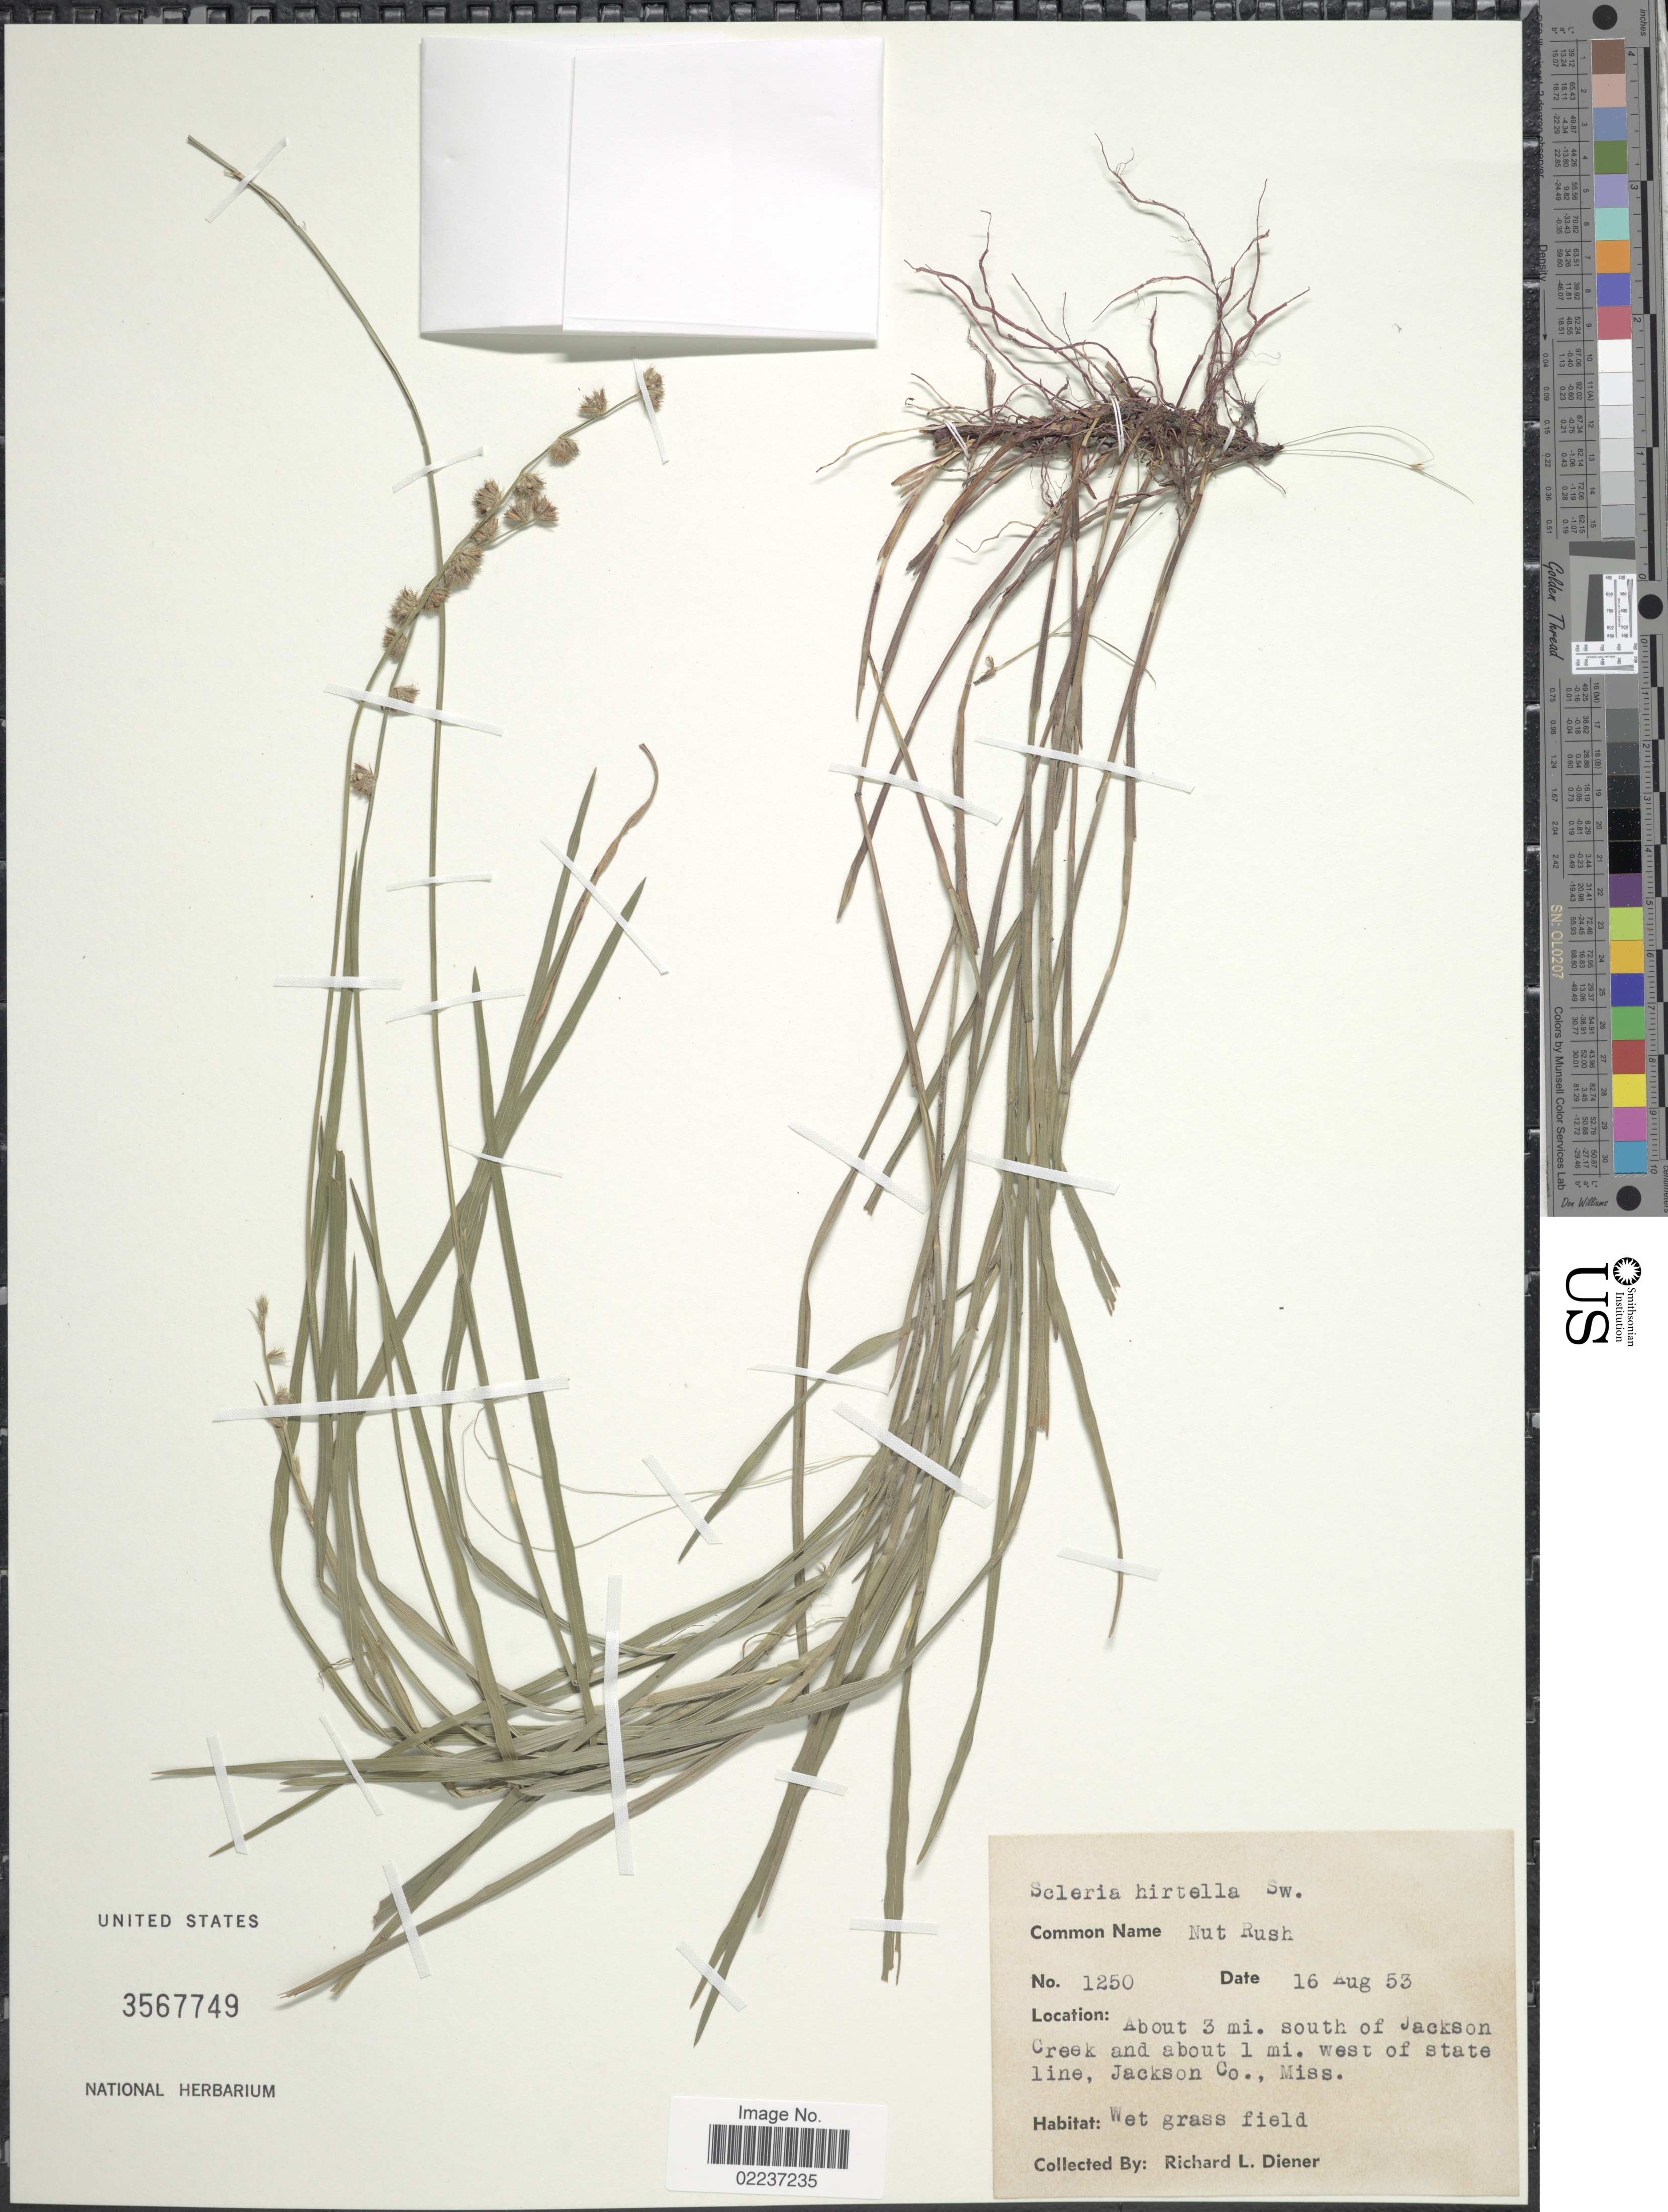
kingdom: Plantae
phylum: Tracheophyta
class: Liliopsida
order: Poales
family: Cyperaceae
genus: Scleria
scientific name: Scleria hirtella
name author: Sw.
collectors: R. Diener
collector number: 1250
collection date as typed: Transcribed d/m/y: 16/8/53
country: United States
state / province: Mississippi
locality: About 3 mi. south of Jackson Creek and about 1 mi. west of state line, Jackson Co., Miss.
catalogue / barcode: US 3567749